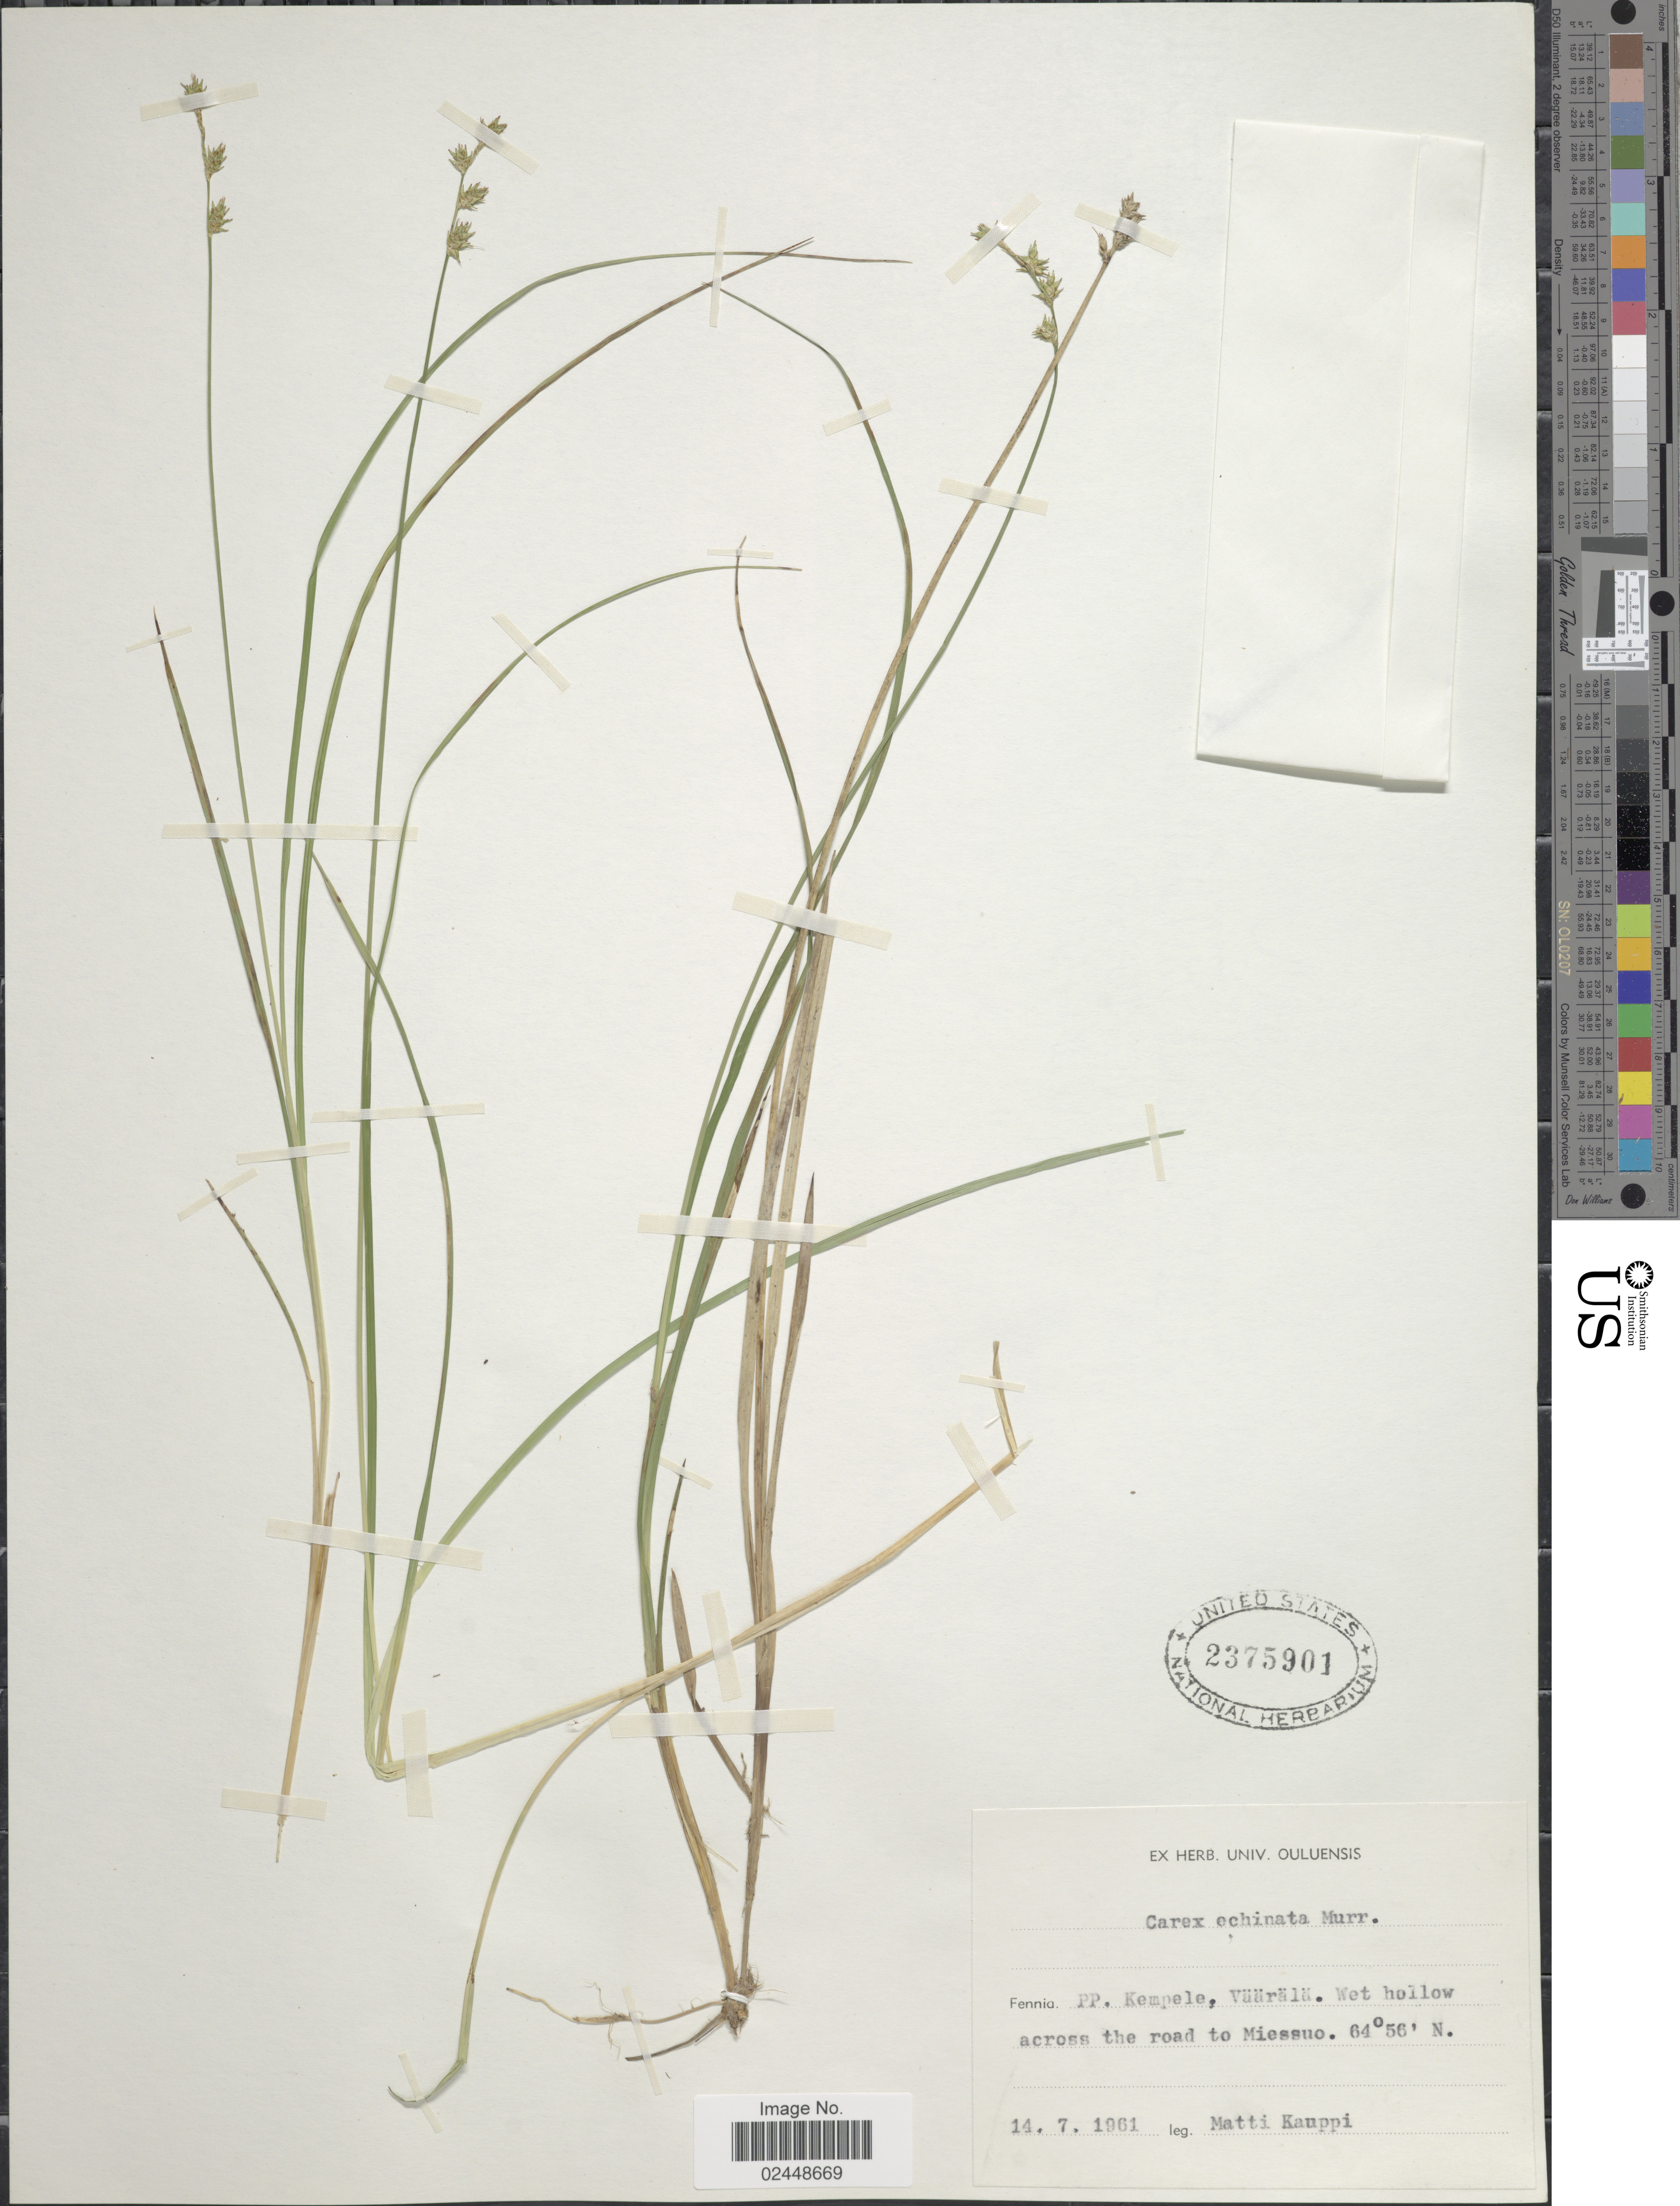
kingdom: Plantae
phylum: Tracheophyta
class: Liliopsida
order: Poales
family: Cyperaceae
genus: Carex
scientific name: Carex echinata subsp. echinata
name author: Murray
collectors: M. Kauppi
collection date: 1961-07-14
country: Finland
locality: PP. Kempele, Vaarala, across the road to Miessuo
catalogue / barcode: US 2375901